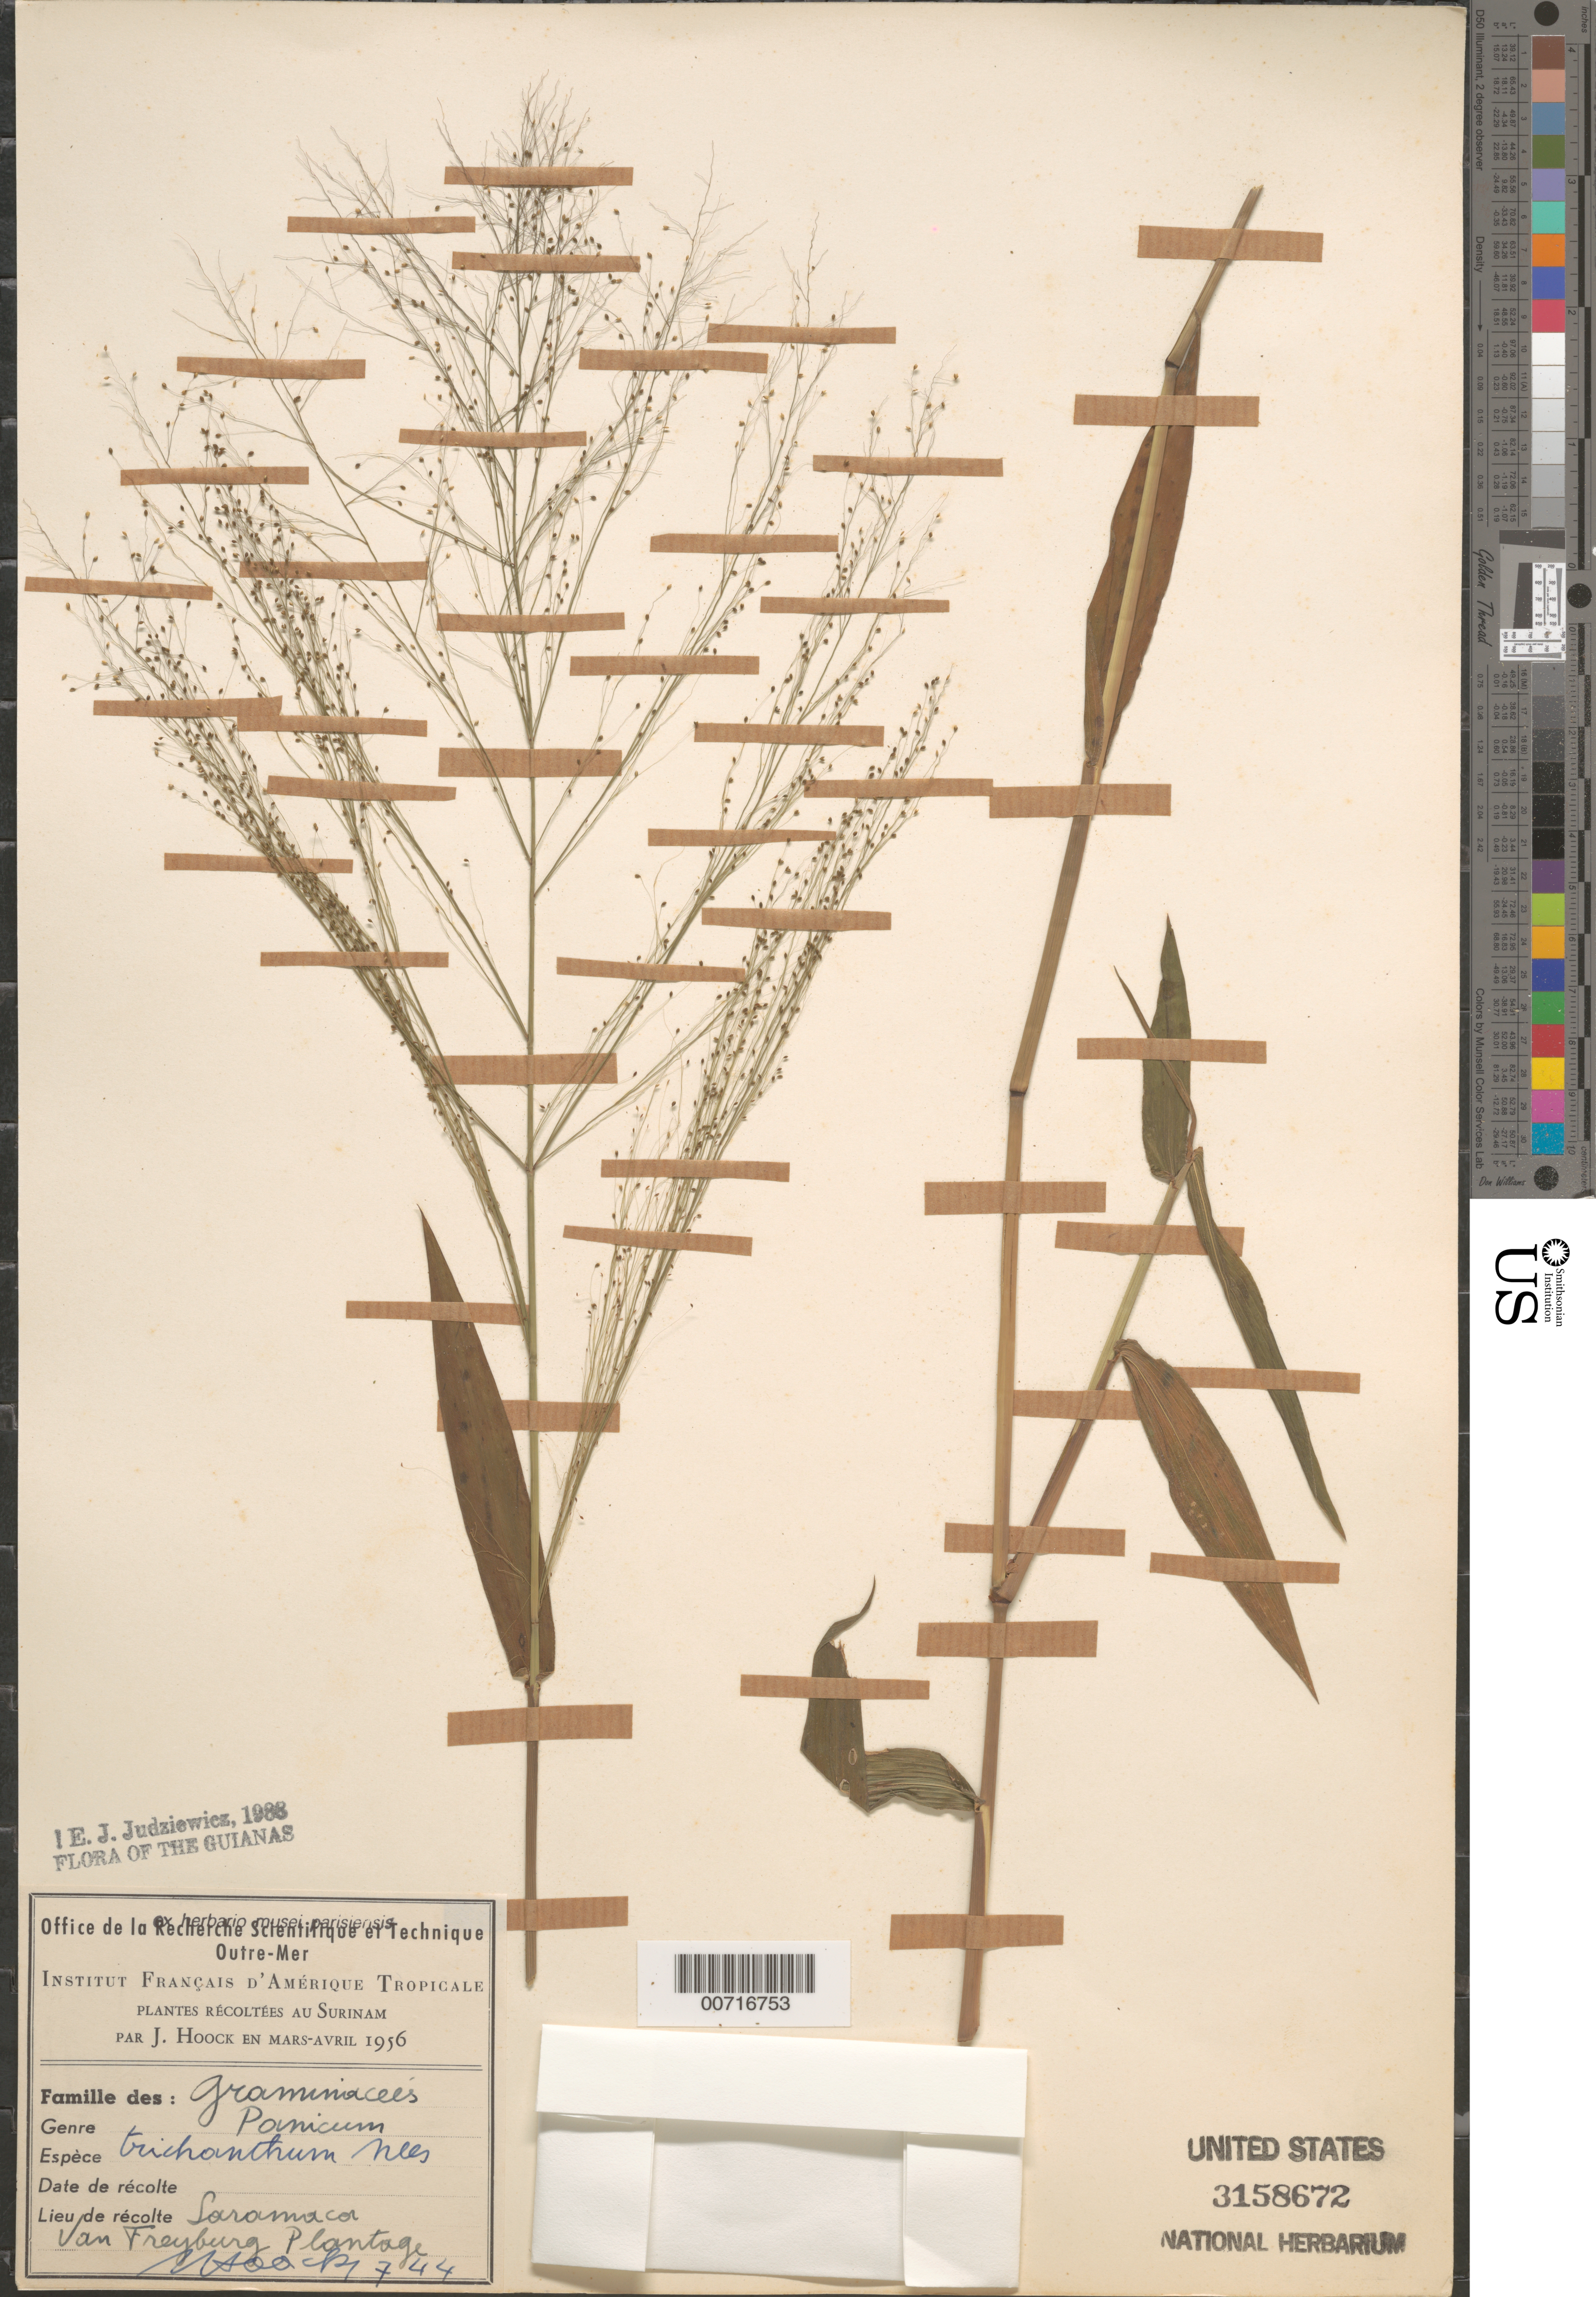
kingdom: Plantae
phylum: Tracheophyta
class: Liliopsida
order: Poales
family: Poaceae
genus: Panicum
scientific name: Panicum trichanthum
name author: Nees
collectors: J. Hoock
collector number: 744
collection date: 1956-03/1956-04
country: Suriname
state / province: Saramacca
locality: Guianas. Van Freyburg Plantage.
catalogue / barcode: US 3158672